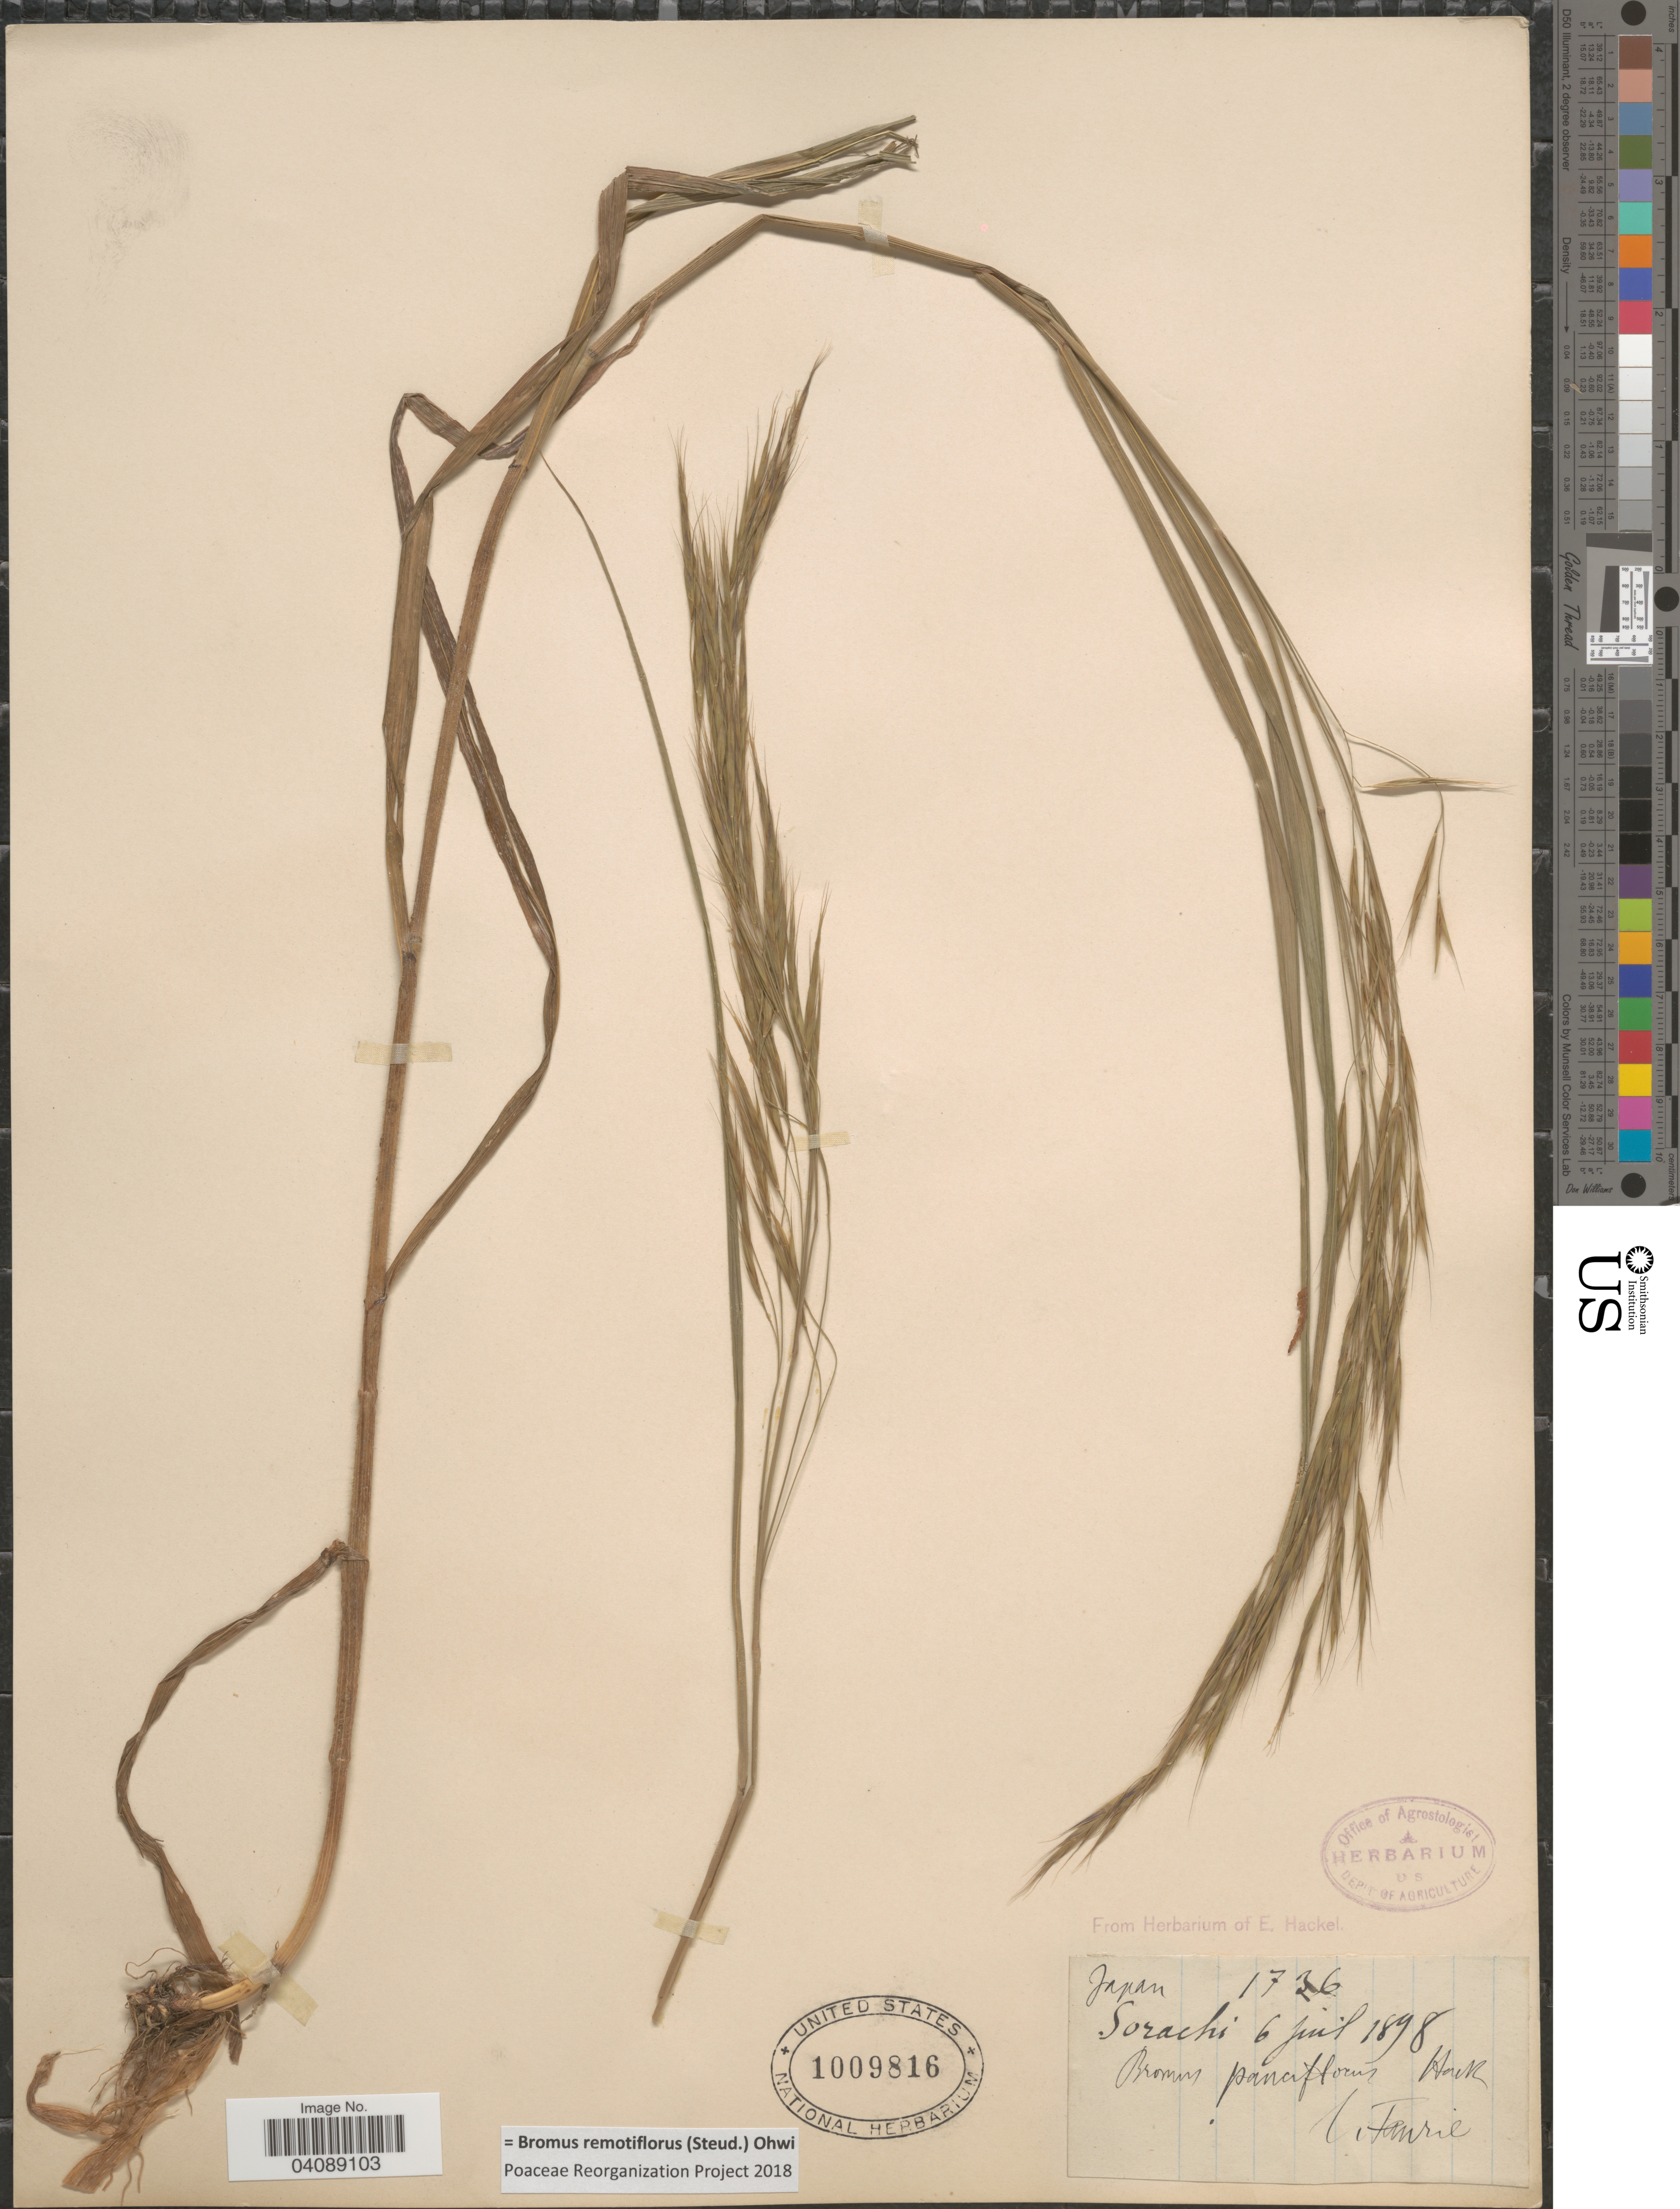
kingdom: Plantae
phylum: Tracheophyta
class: Liliopsida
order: Poales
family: Poaceae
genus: Bromus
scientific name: Bromus remotiflorus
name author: (Steud.) Ohwi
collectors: -. Faurie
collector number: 1736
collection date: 1898-07-06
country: Japan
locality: Sorachi.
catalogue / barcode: US 1009816